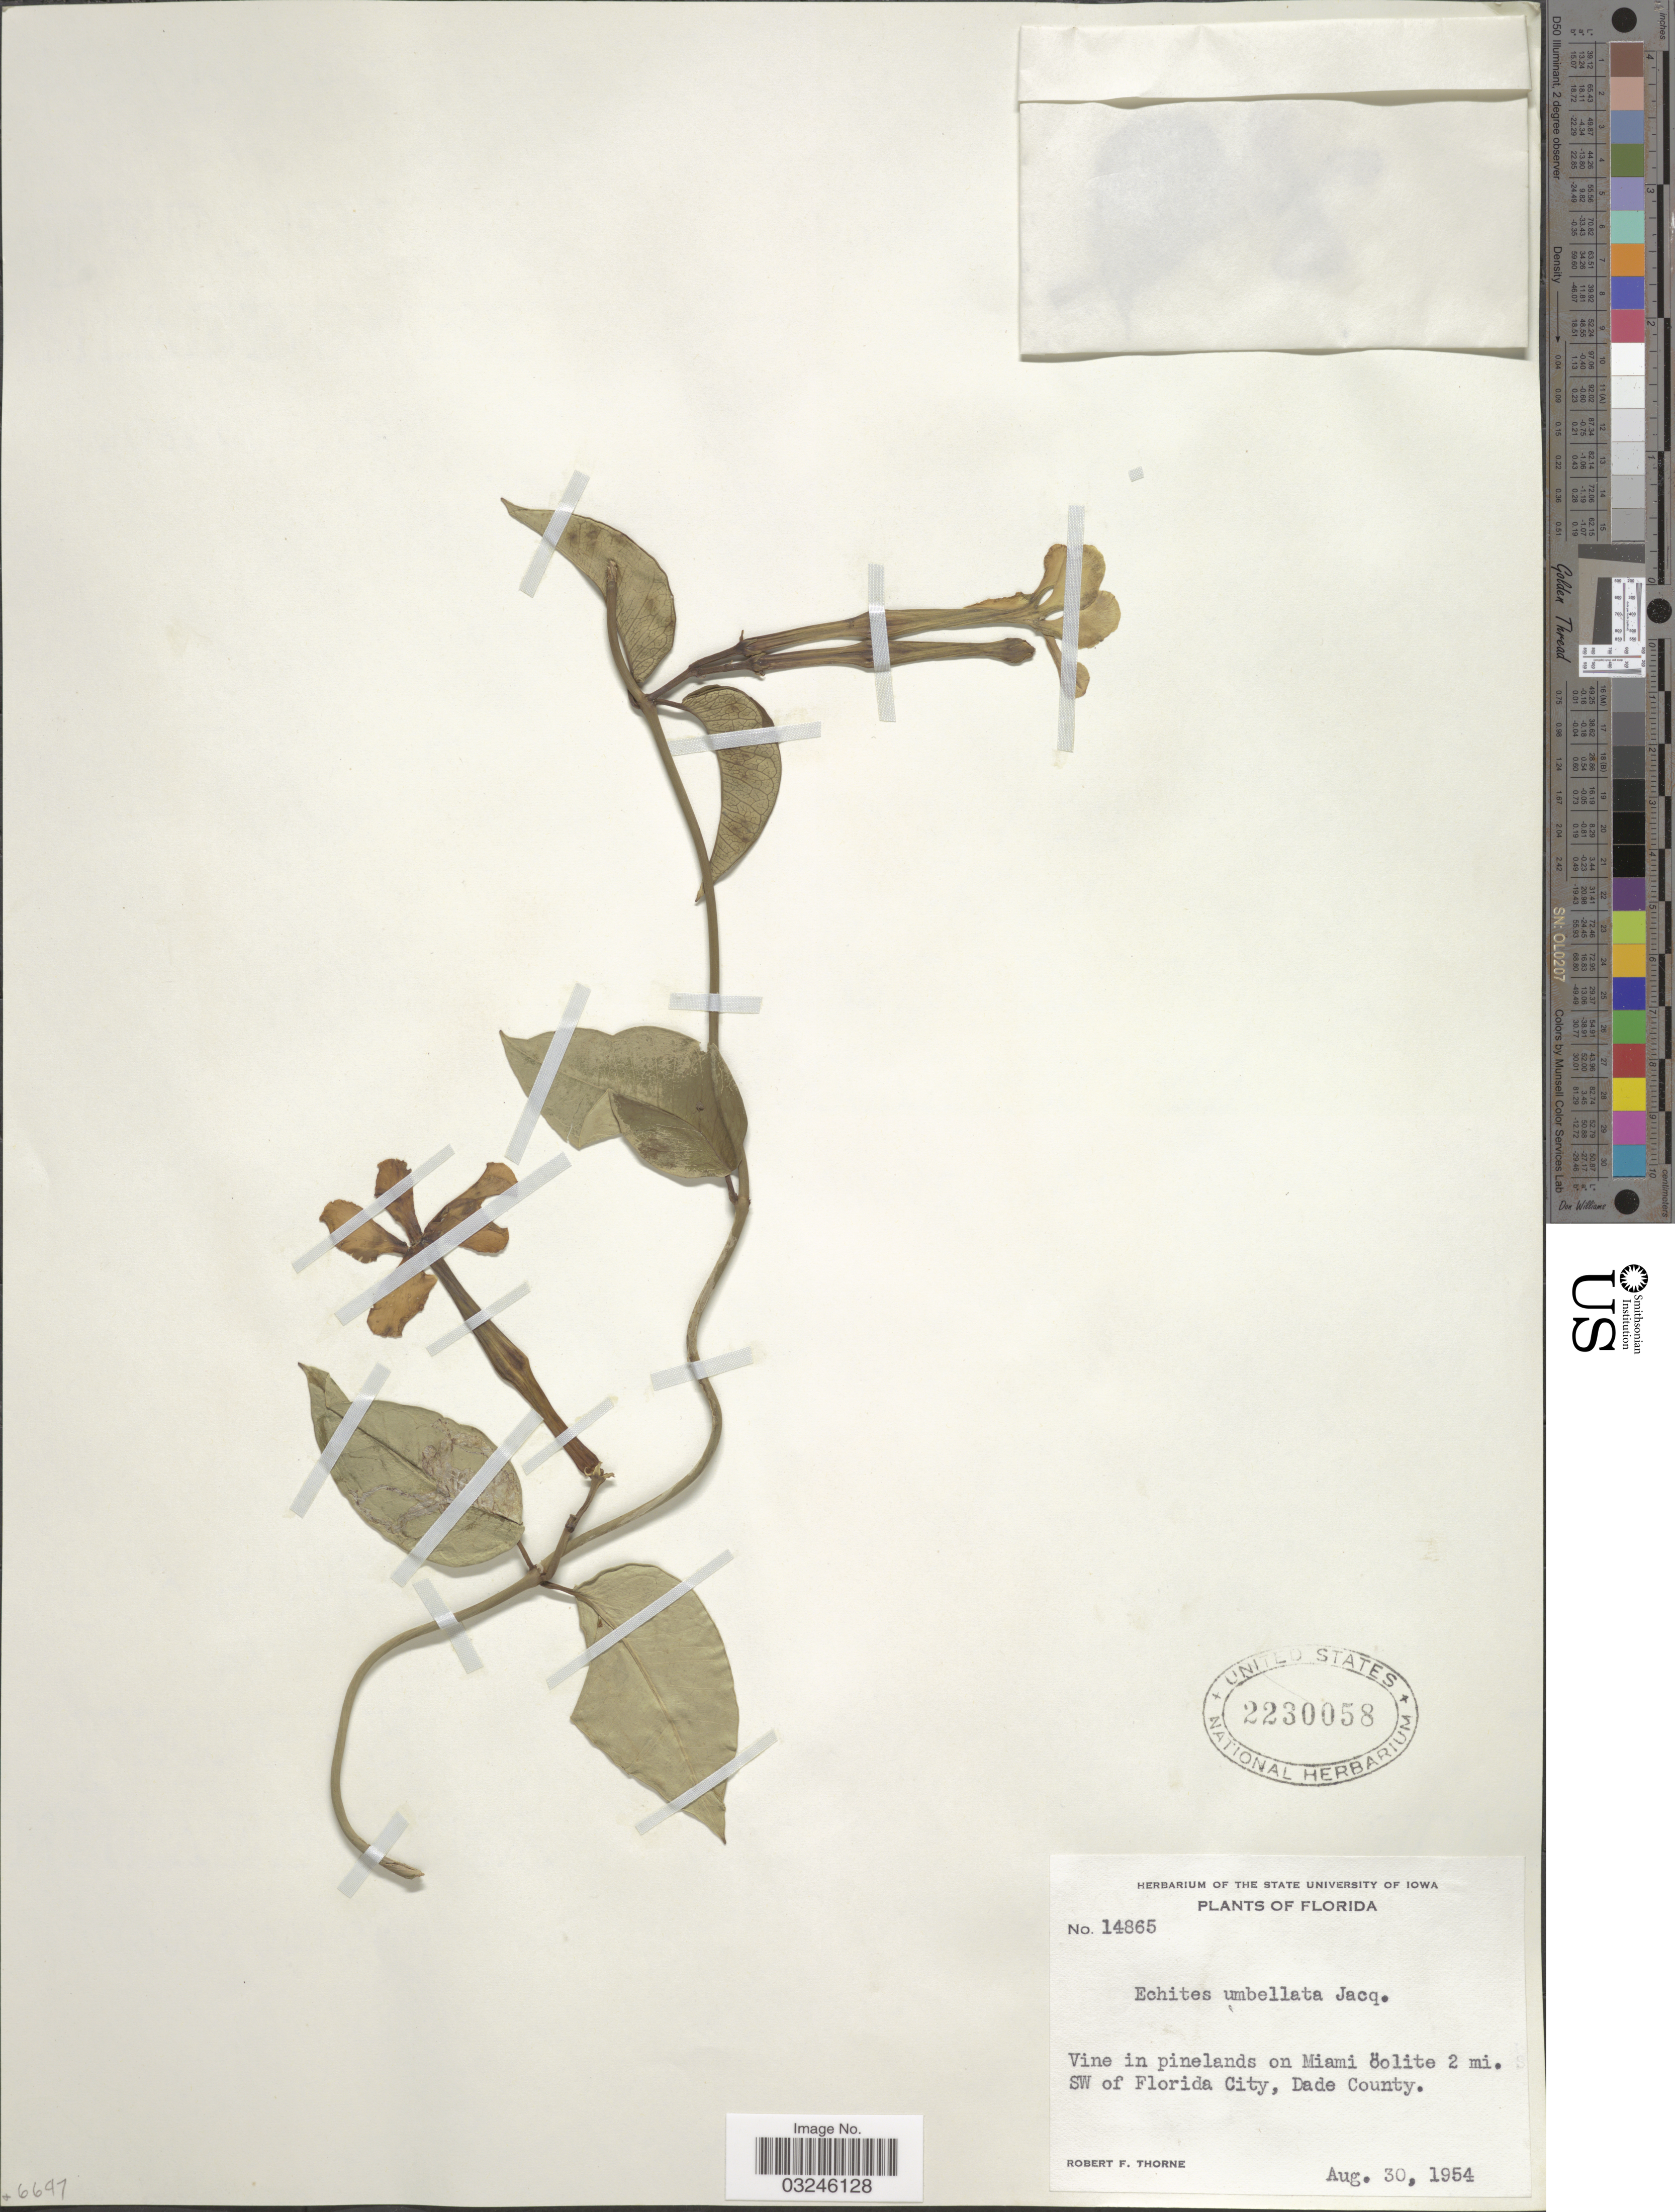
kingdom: Plantae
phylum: Tracheophyta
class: Magnoliopsida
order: Gentianales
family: Apocynaceae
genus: Echites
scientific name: Echites umbellatus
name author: Jacq.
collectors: R. F. Thorne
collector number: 14865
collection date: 1954-08-30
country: United States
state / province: Florida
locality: On Miami öolite 2 mi. SW of Florida City, Dade County.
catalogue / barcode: US 2230058